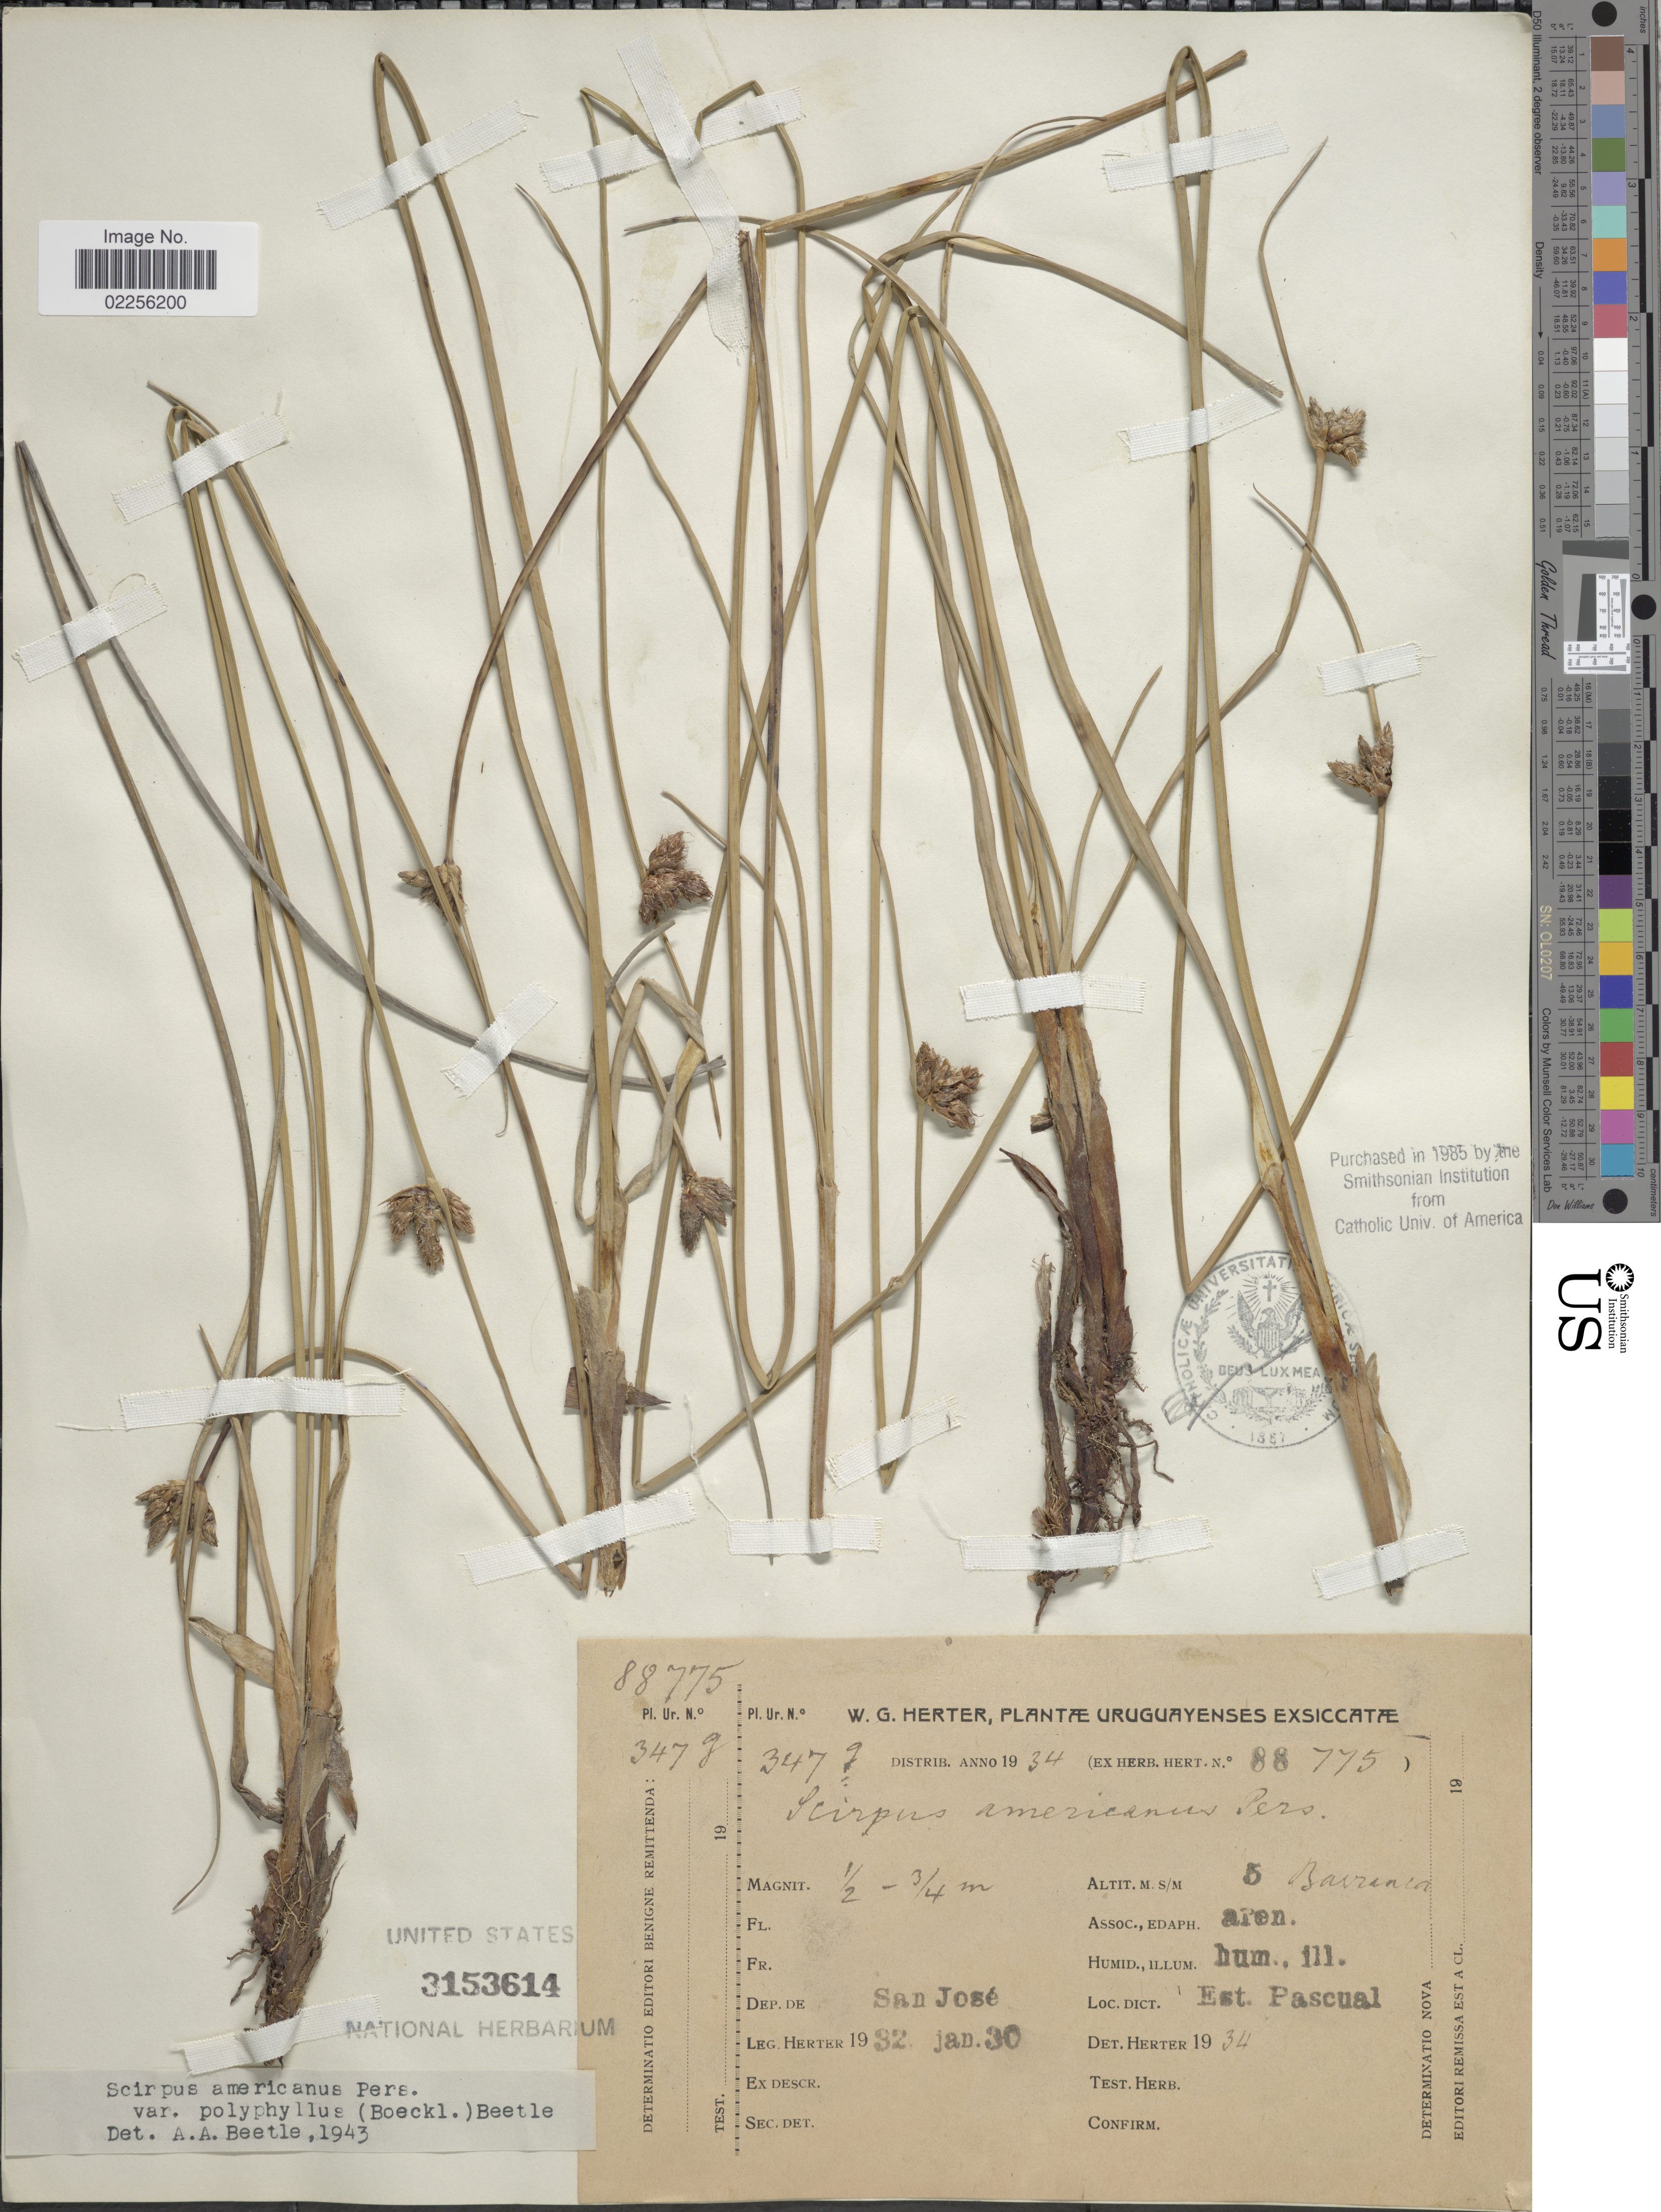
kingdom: Plantae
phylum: Tracheophyta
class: Liliopsida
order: Poales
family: Cyperaceae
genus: Schoenoplectus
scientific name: Schoenoplectus pungens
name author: (Vahl) Palla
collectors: W. G. Herter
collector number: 88775/347g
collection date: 1932-01-30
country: Uruguay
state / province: San Jose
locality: Dep de San José, Est Pascual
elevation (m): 5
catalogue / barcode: US 3153614